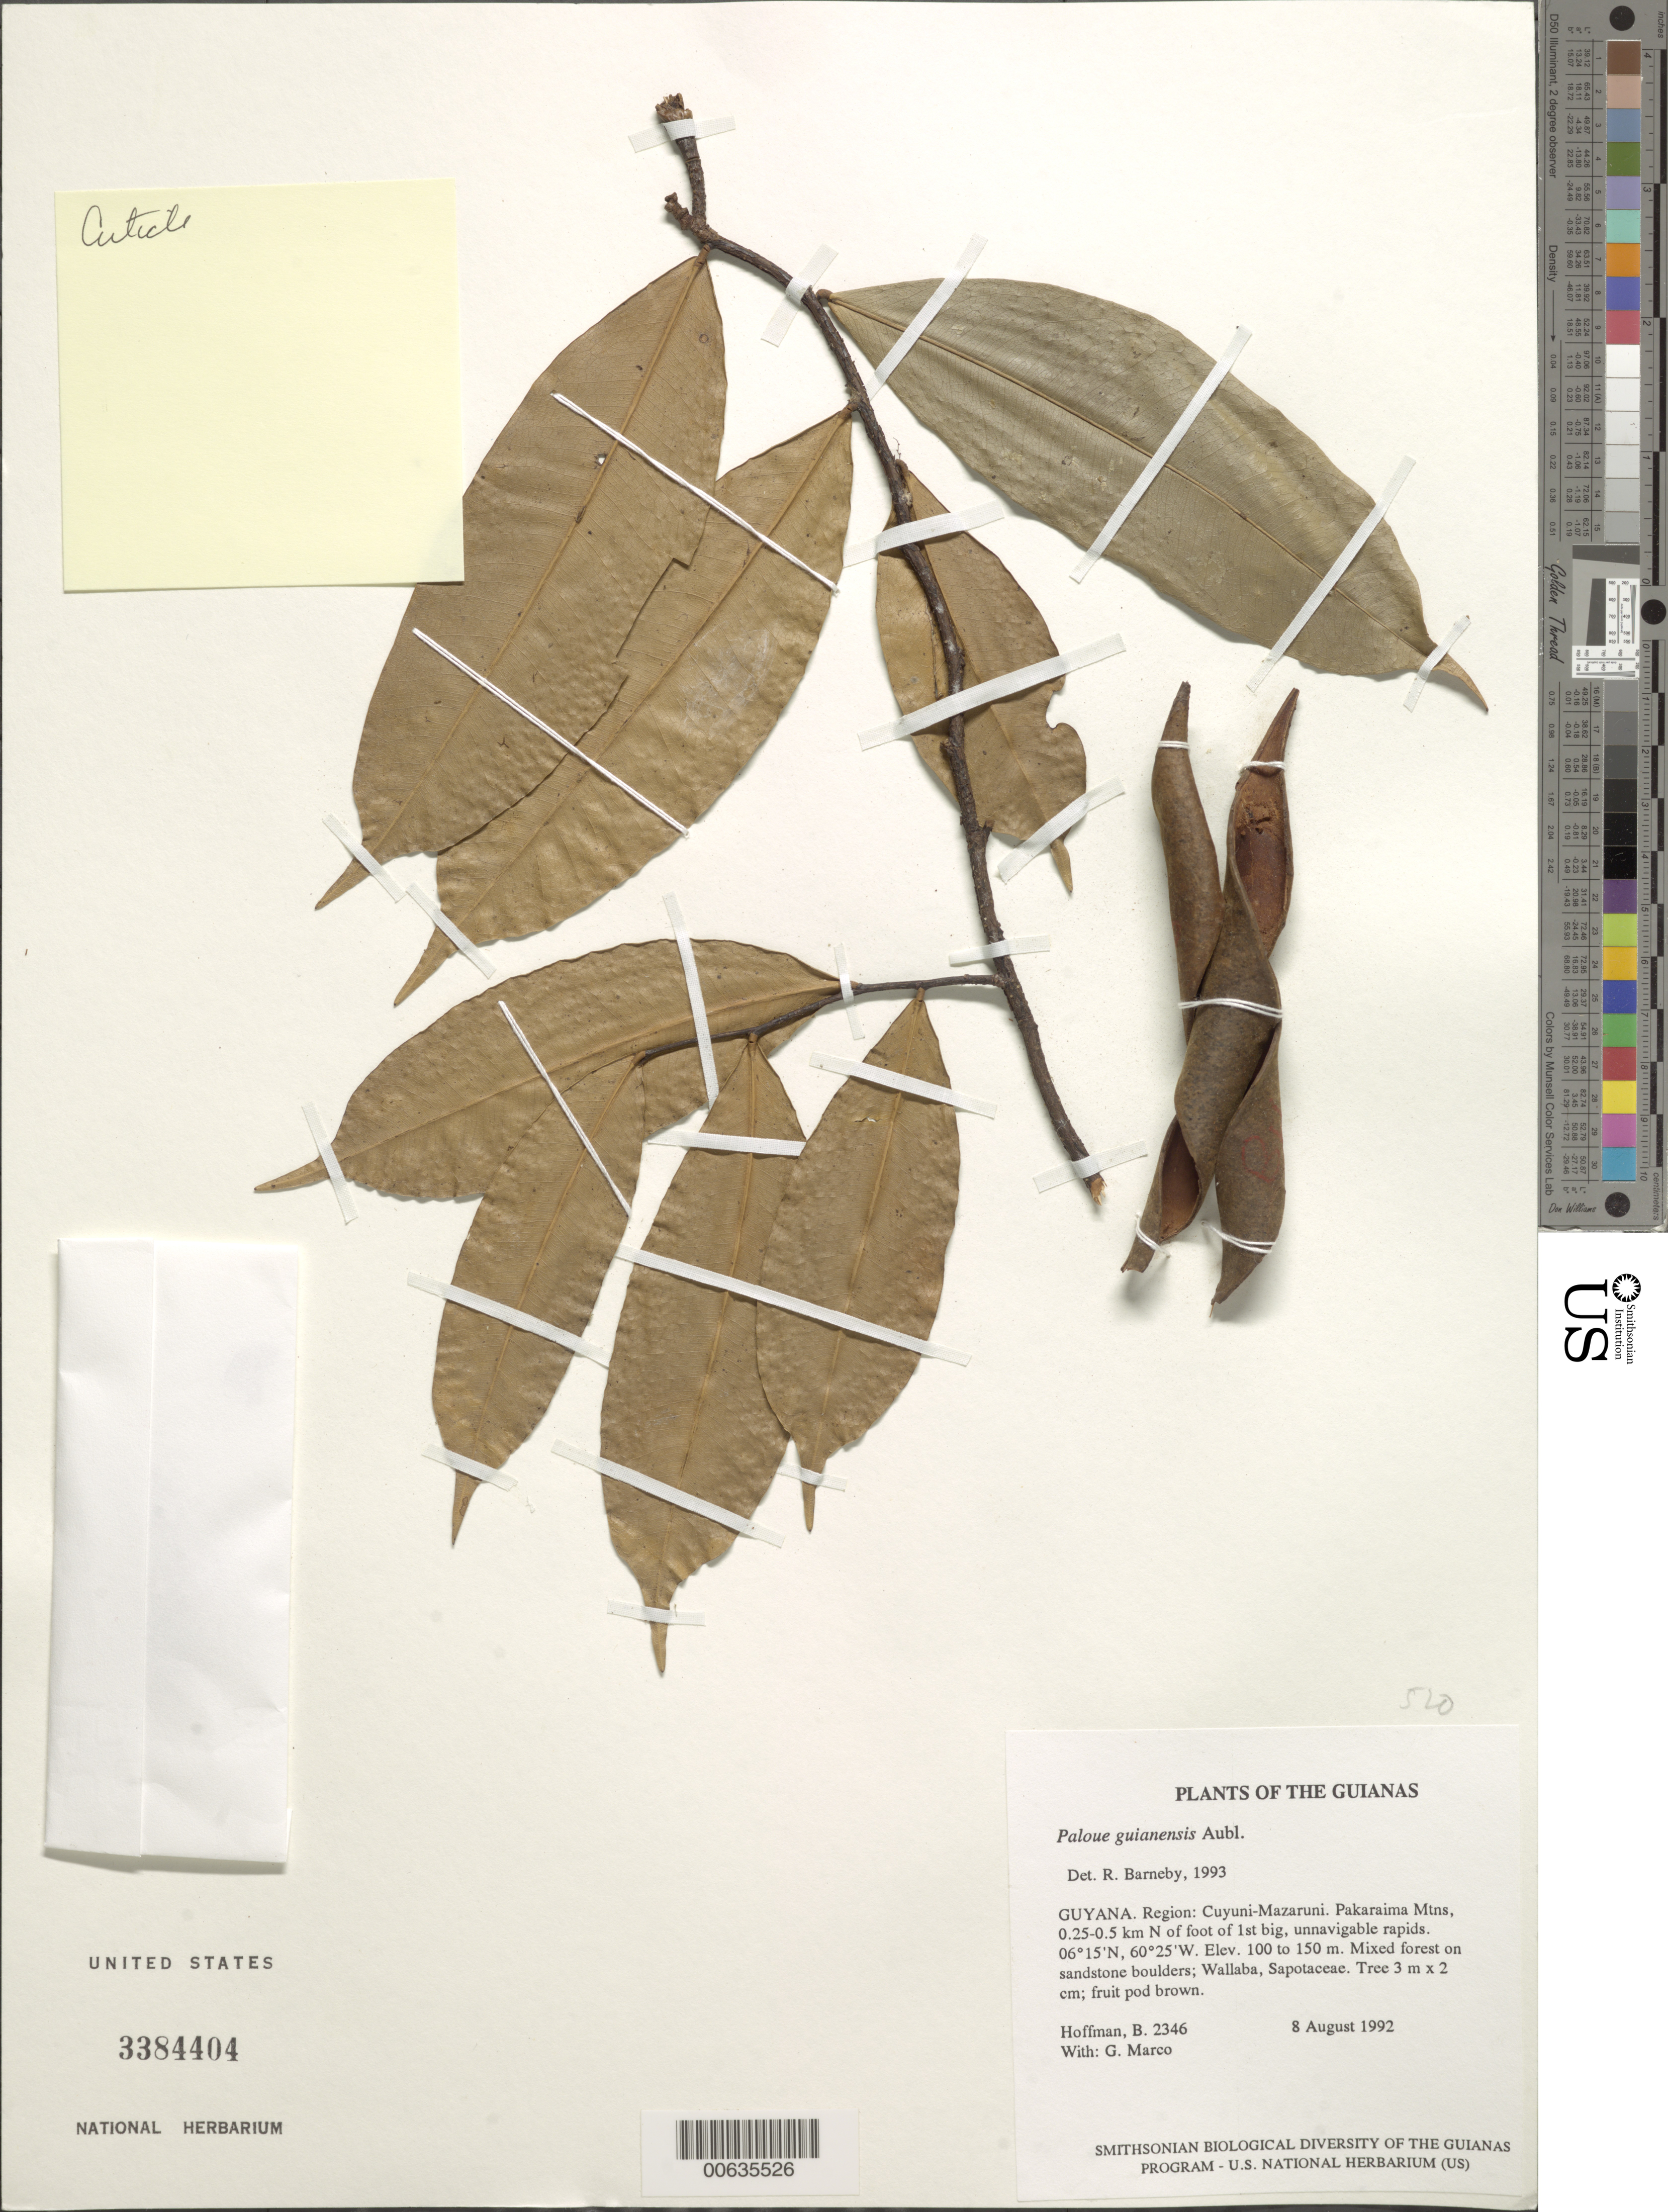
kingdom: Plantae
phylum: Tracheophyta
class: Magnoliopsida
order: Fabales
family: Fabaceae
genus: Paloue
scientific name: Paloue guianensis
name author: Aubl.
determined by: Barneby, Rupert C., (NY)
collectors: B. Hoffman & G. Marco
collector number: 2346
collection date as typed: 8 August 1992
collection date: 1992-08-08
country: Guyana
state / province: Cuyuni-Mazaruni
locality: Pakaraima Mountains, 0.25-0.5 km N of Meamu River, camp at foot of 1st big, unnavigable rapids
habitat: Mixed forest on sandstone boulders; Wallaba, Sapotaceae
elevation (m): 100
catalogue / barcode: US 3384404